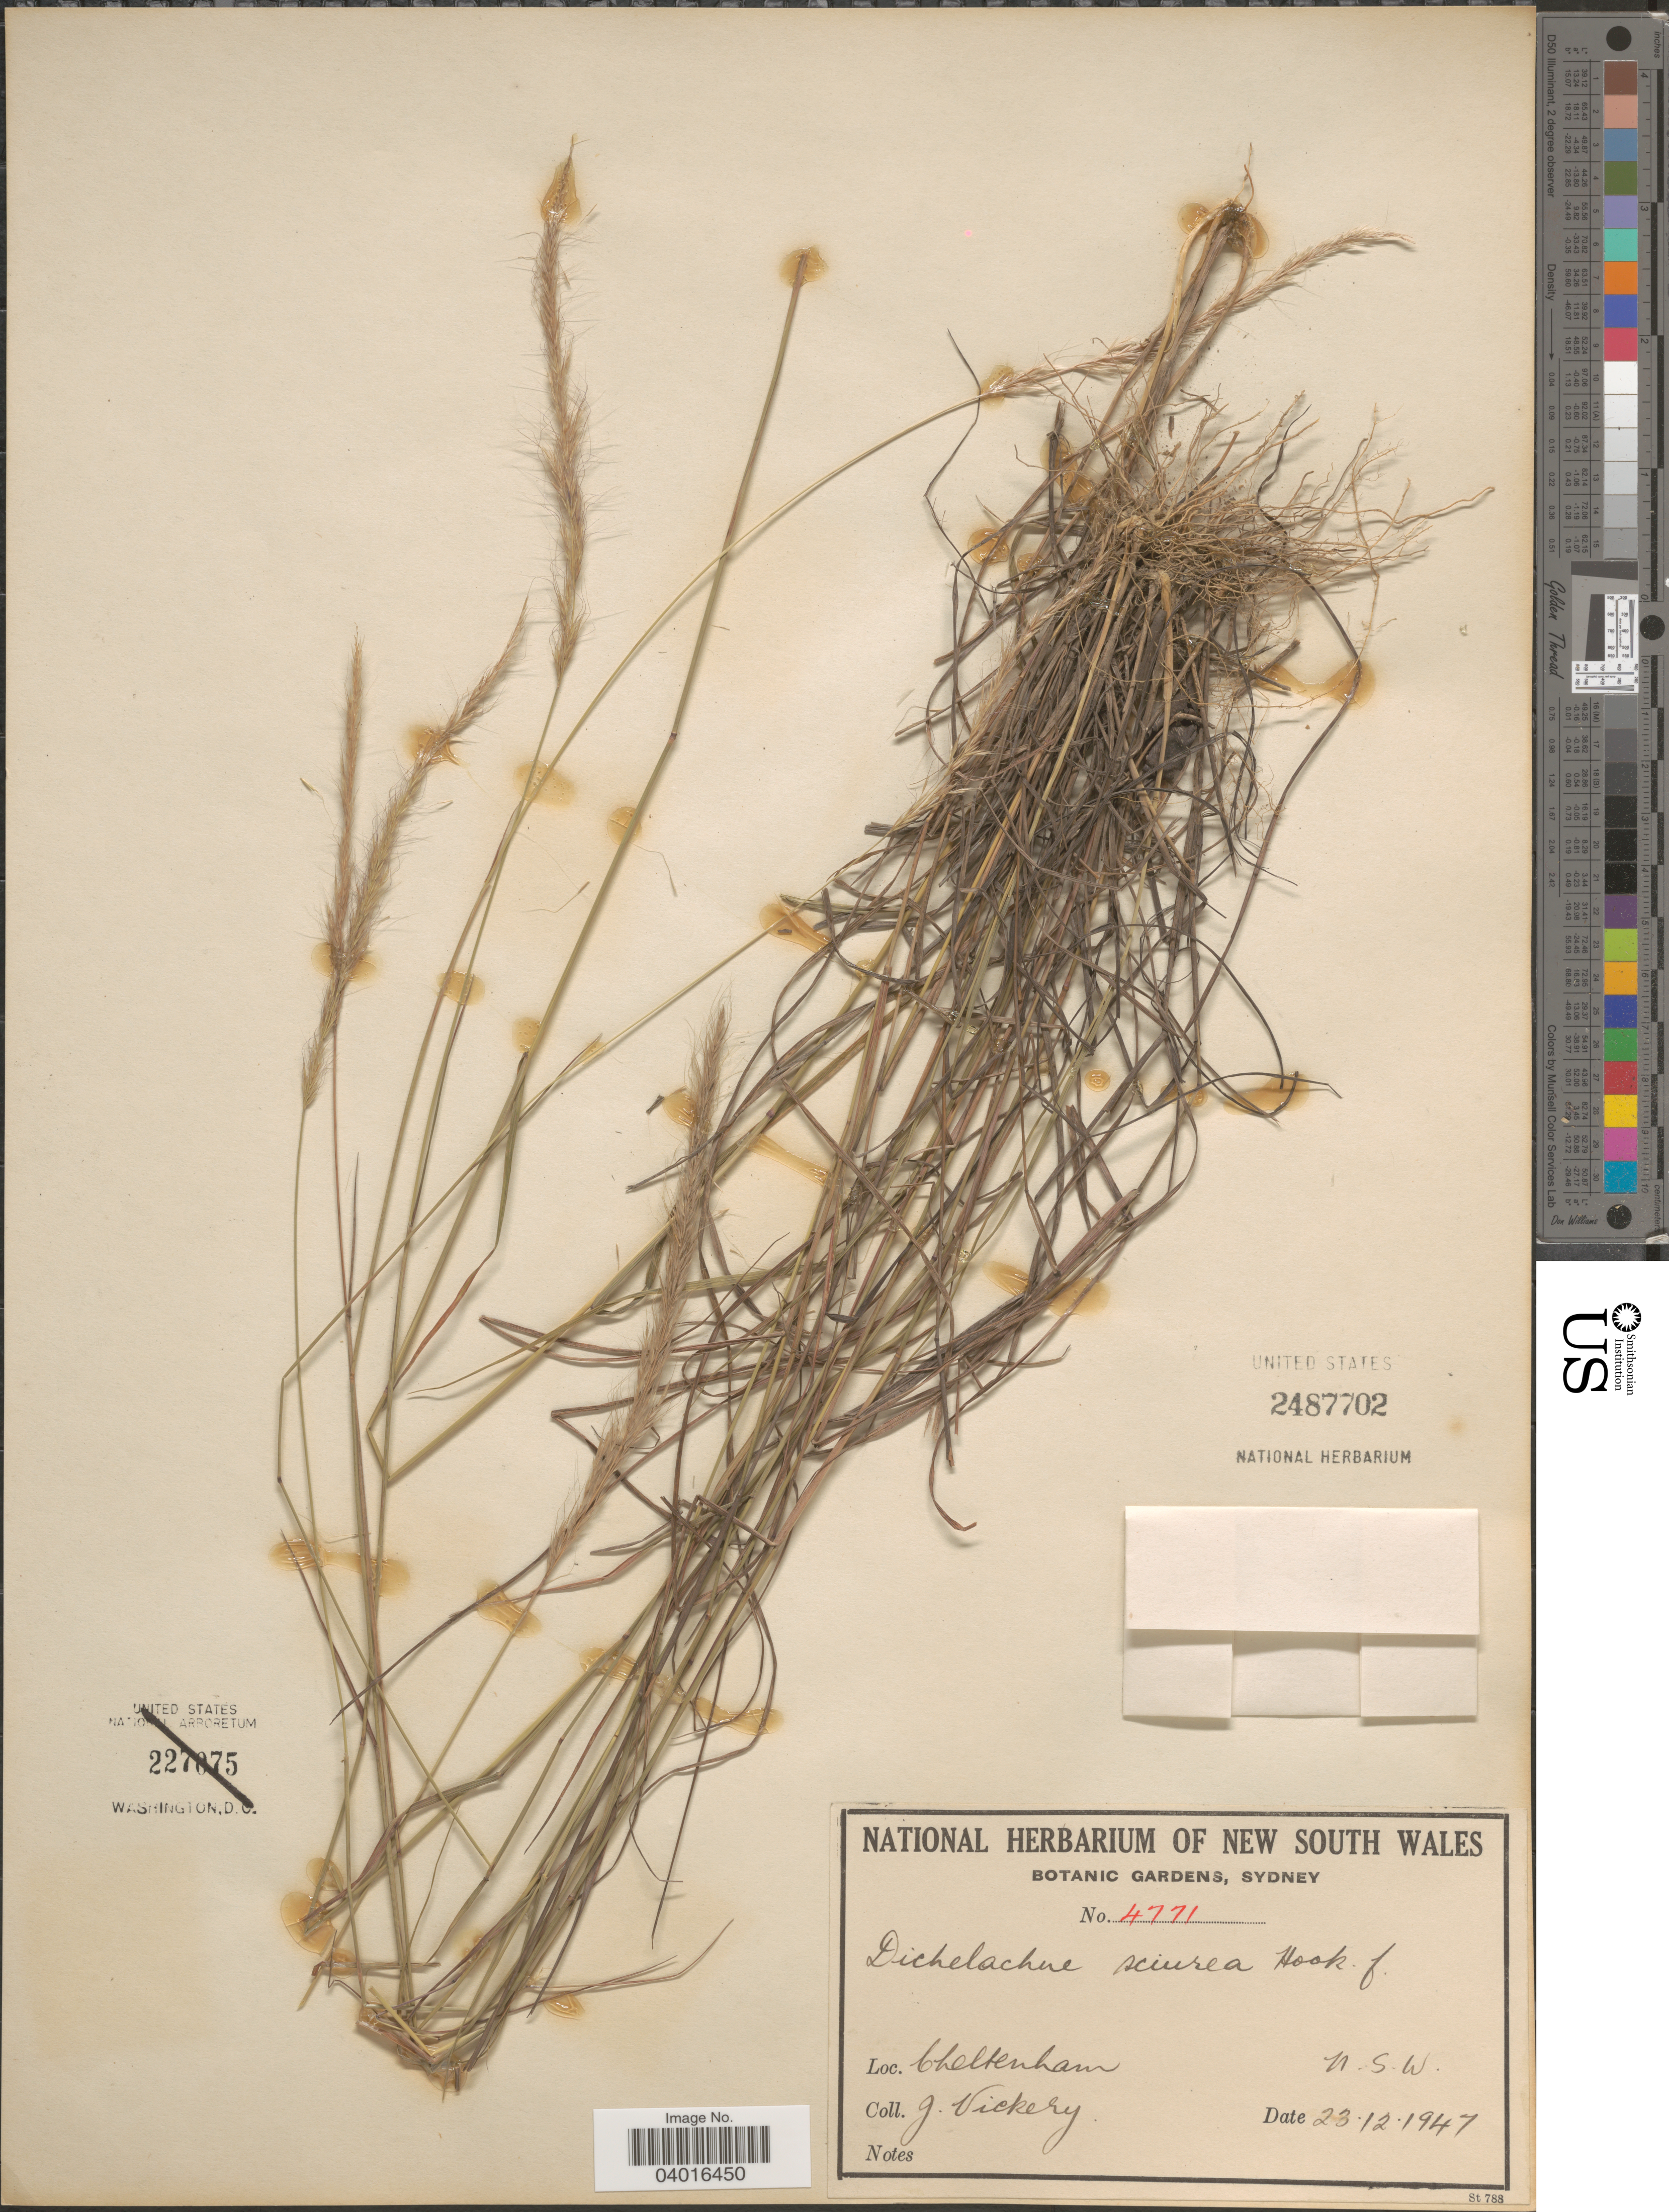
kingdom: Plantae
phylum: Tracheophyta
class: Liliopsida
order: Poales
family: Poaceae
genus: Dichelachne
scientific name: Dichelachne micrantha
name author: (Cav.) Domin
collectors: J. Vickery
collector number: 4771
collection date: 1947-12-23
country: Australia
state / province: New South Wales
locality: Cheltenham.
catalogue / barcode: US 2487702